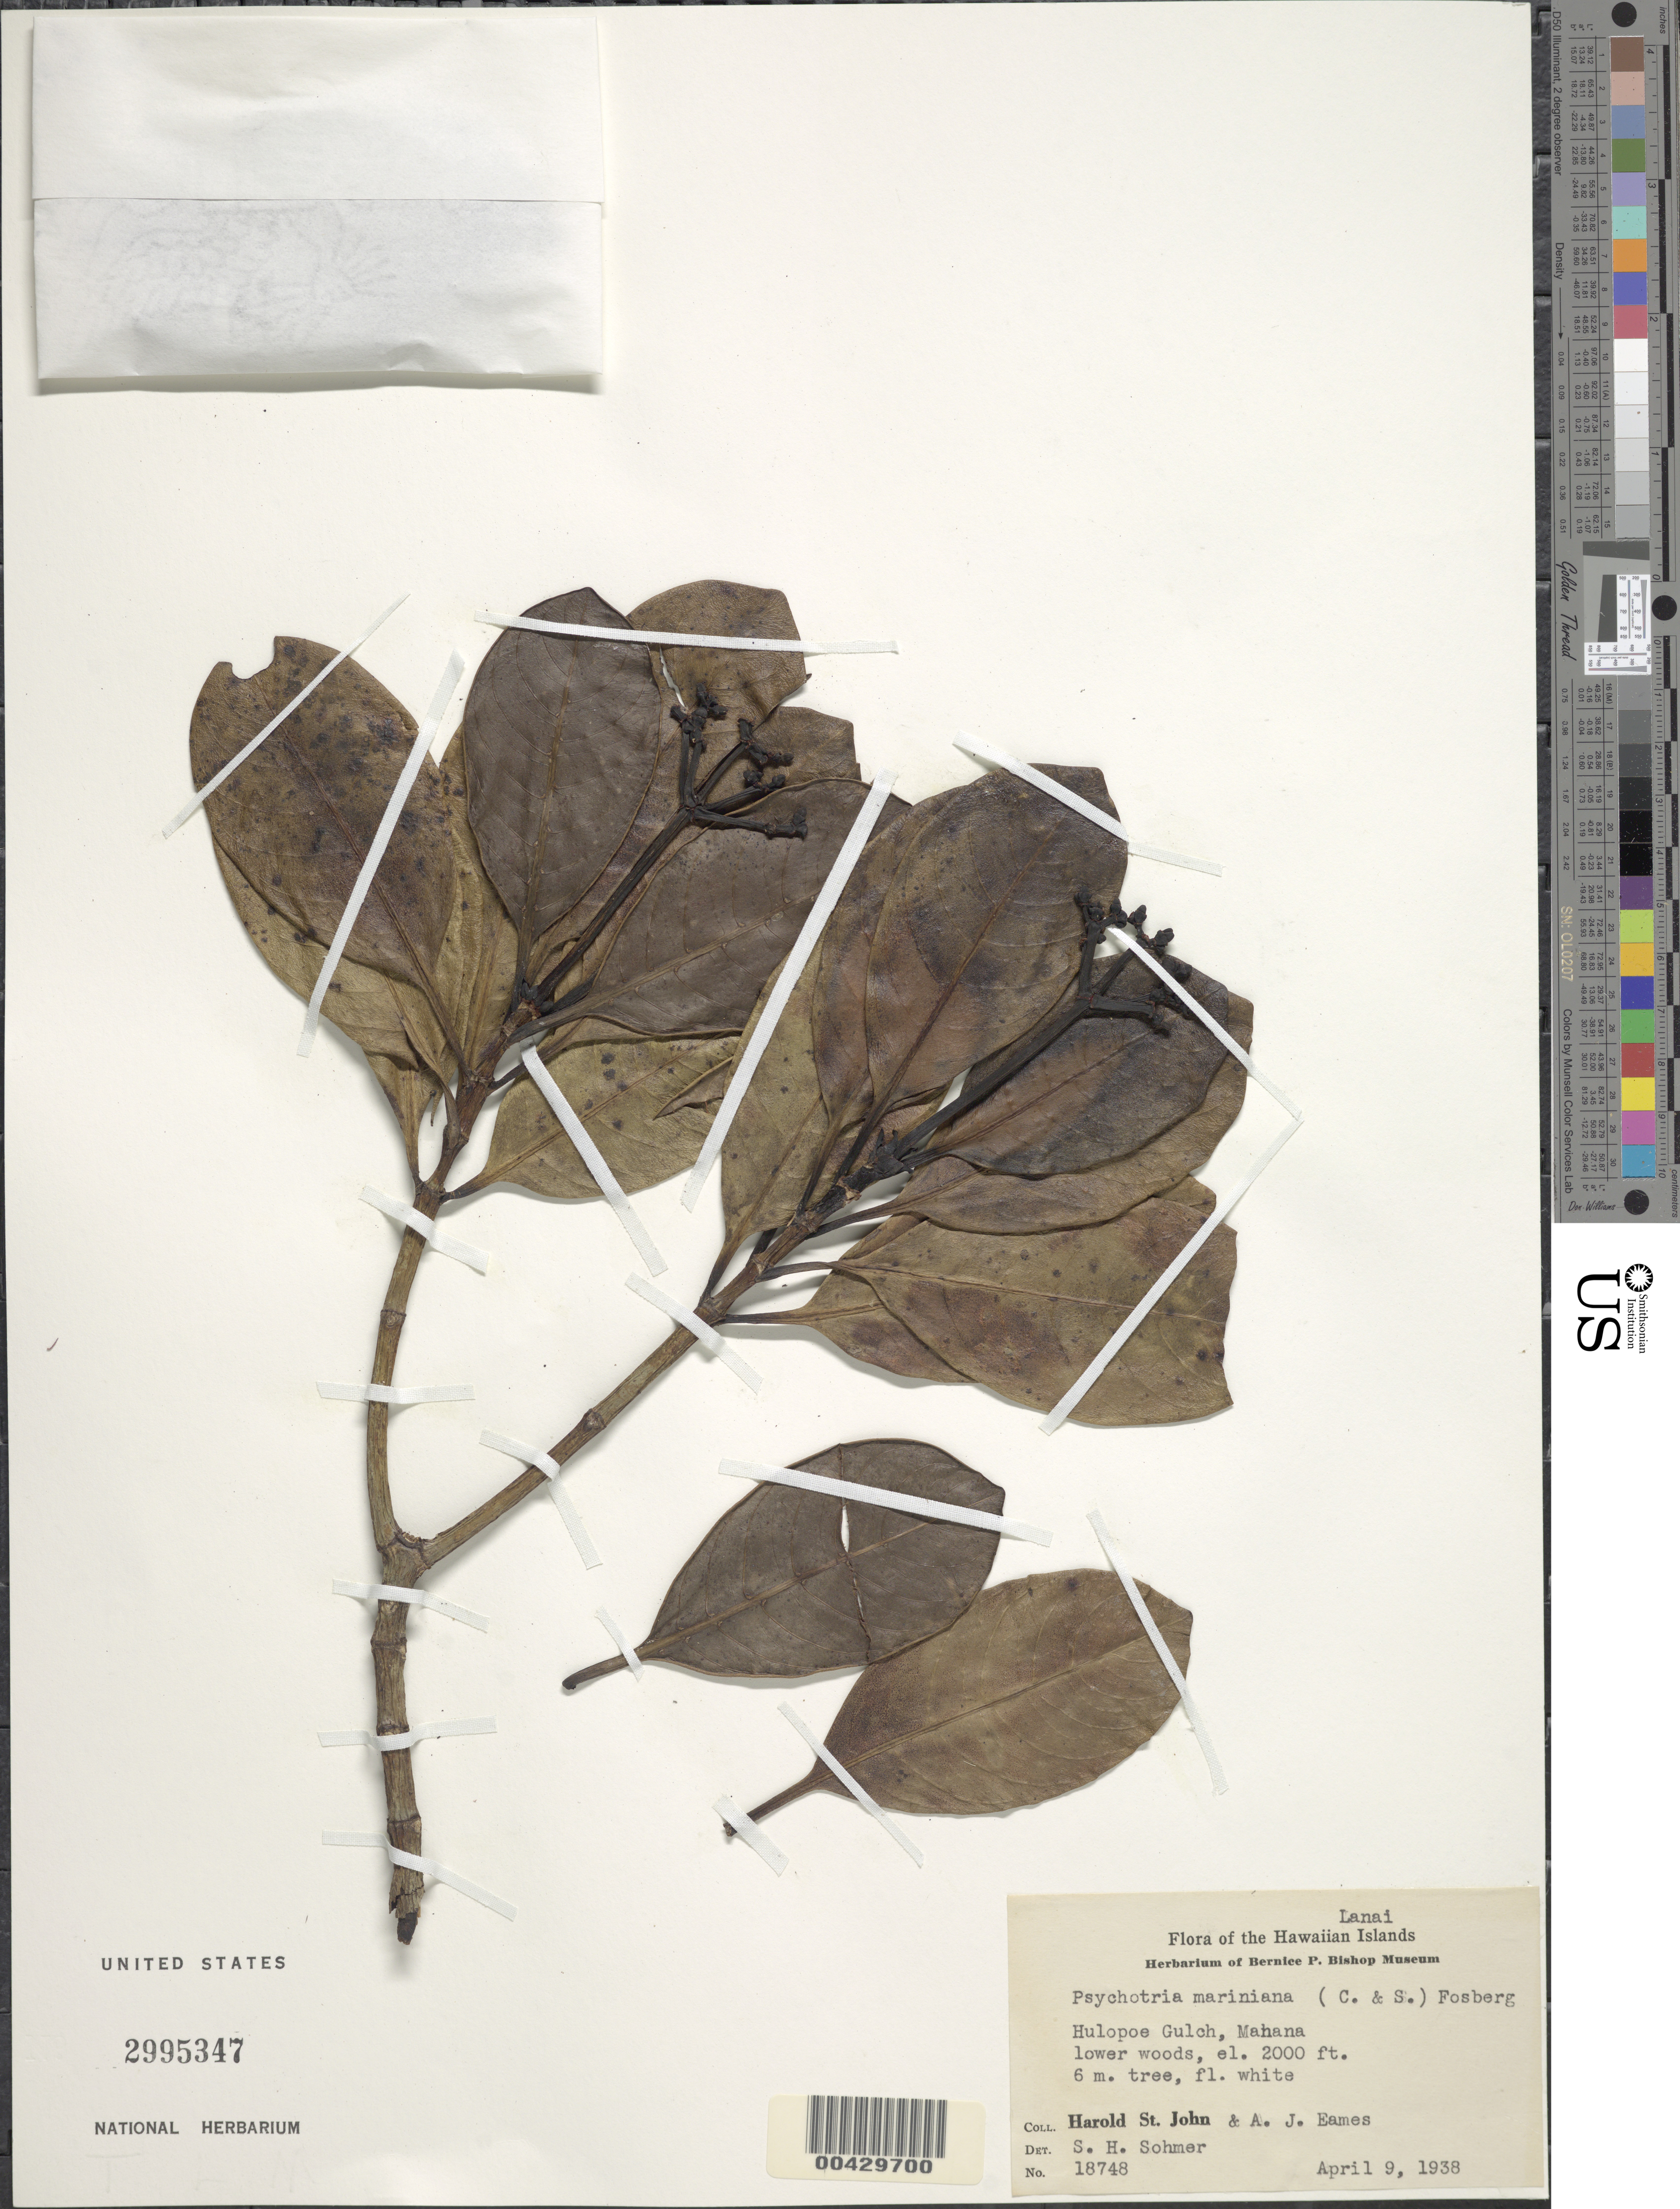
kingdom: Plantae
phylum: Tracheophyta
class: Magnoliopsida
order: Gentianales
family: Rubiaceae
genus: Psychotria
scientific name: Psychotria mariniana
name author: (Cham. & Schltdl.) Fosberg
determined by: Sohmer, S. H.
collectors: H. St. John & A. J. Eames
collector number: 18748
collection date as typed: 9 Apr 1938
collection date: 1938-04-09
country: United States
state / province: Hawaii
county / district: Maui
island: Lana'i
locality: Hulopoe Gulch, Mahana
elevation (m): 610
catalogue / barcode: US 2995347